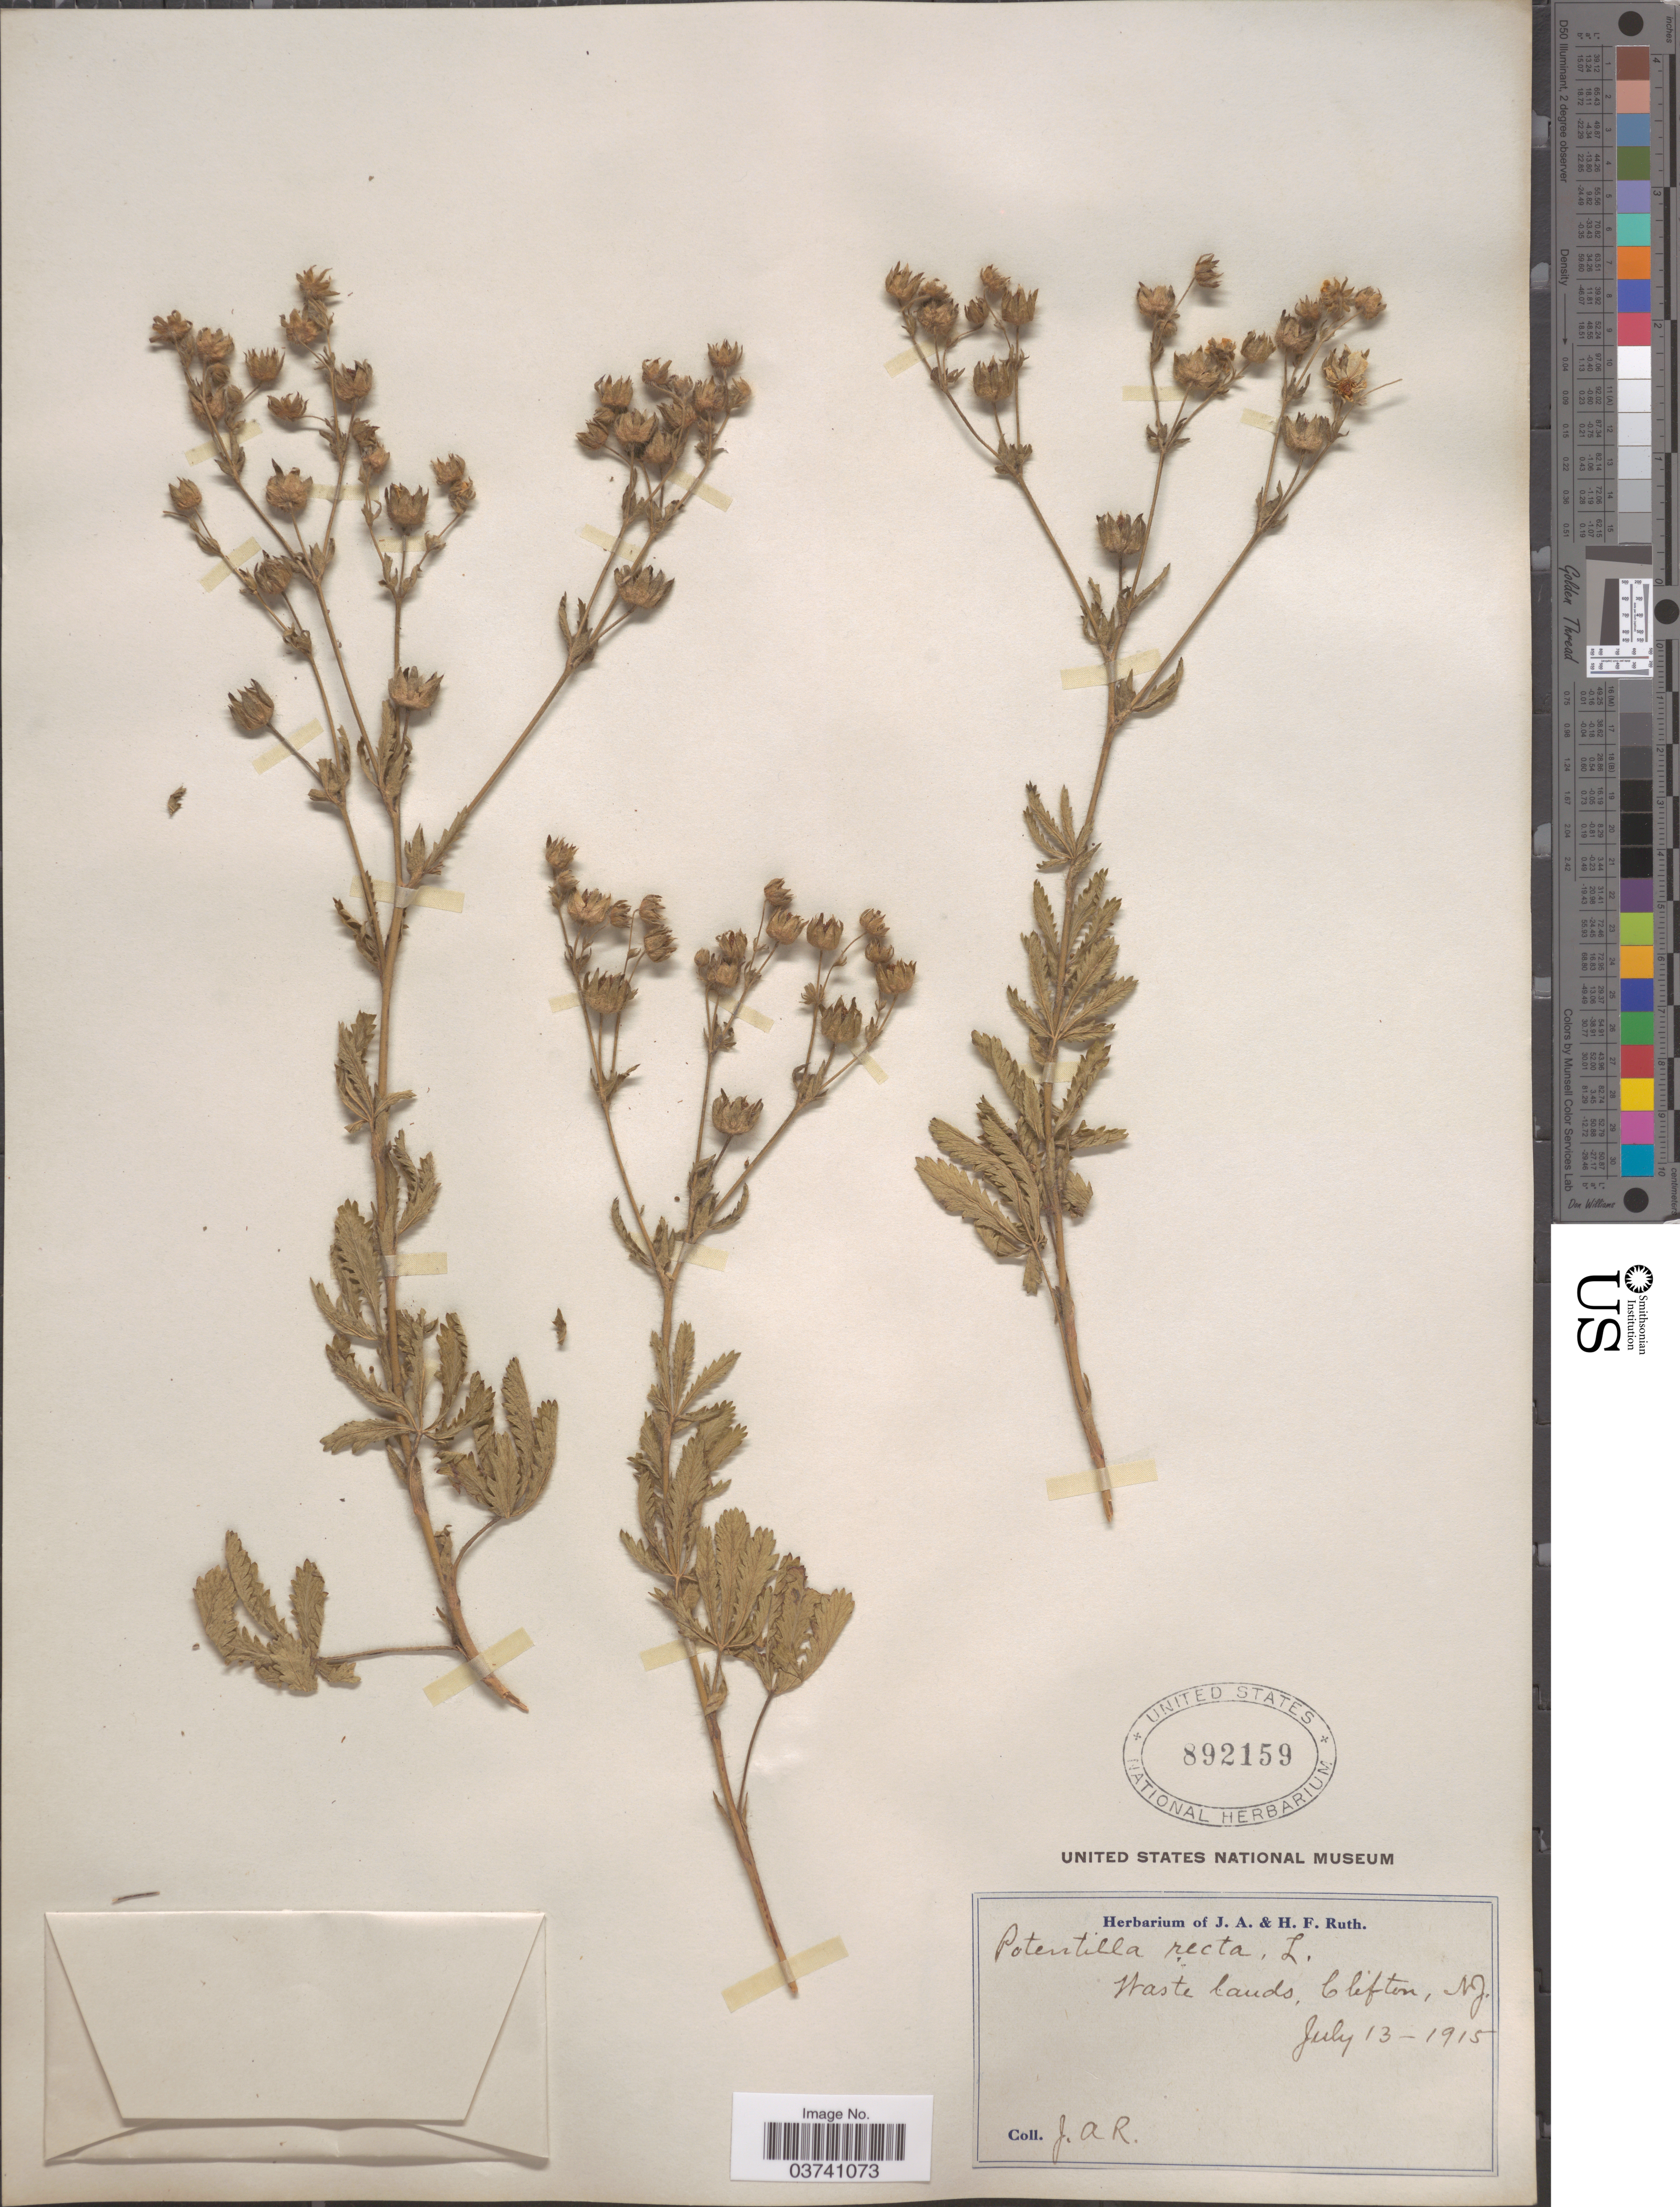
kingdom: Plantae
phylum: Tracheophyta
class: Magnoliopsida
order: Rosales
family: Rosaceae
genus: Potentilla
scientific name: Potentilla recta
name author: L.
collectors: J. Ruth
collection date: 1915-07-13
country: United States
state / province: New Jersey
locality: Waste lands, Clifton.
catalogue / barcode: US 892159